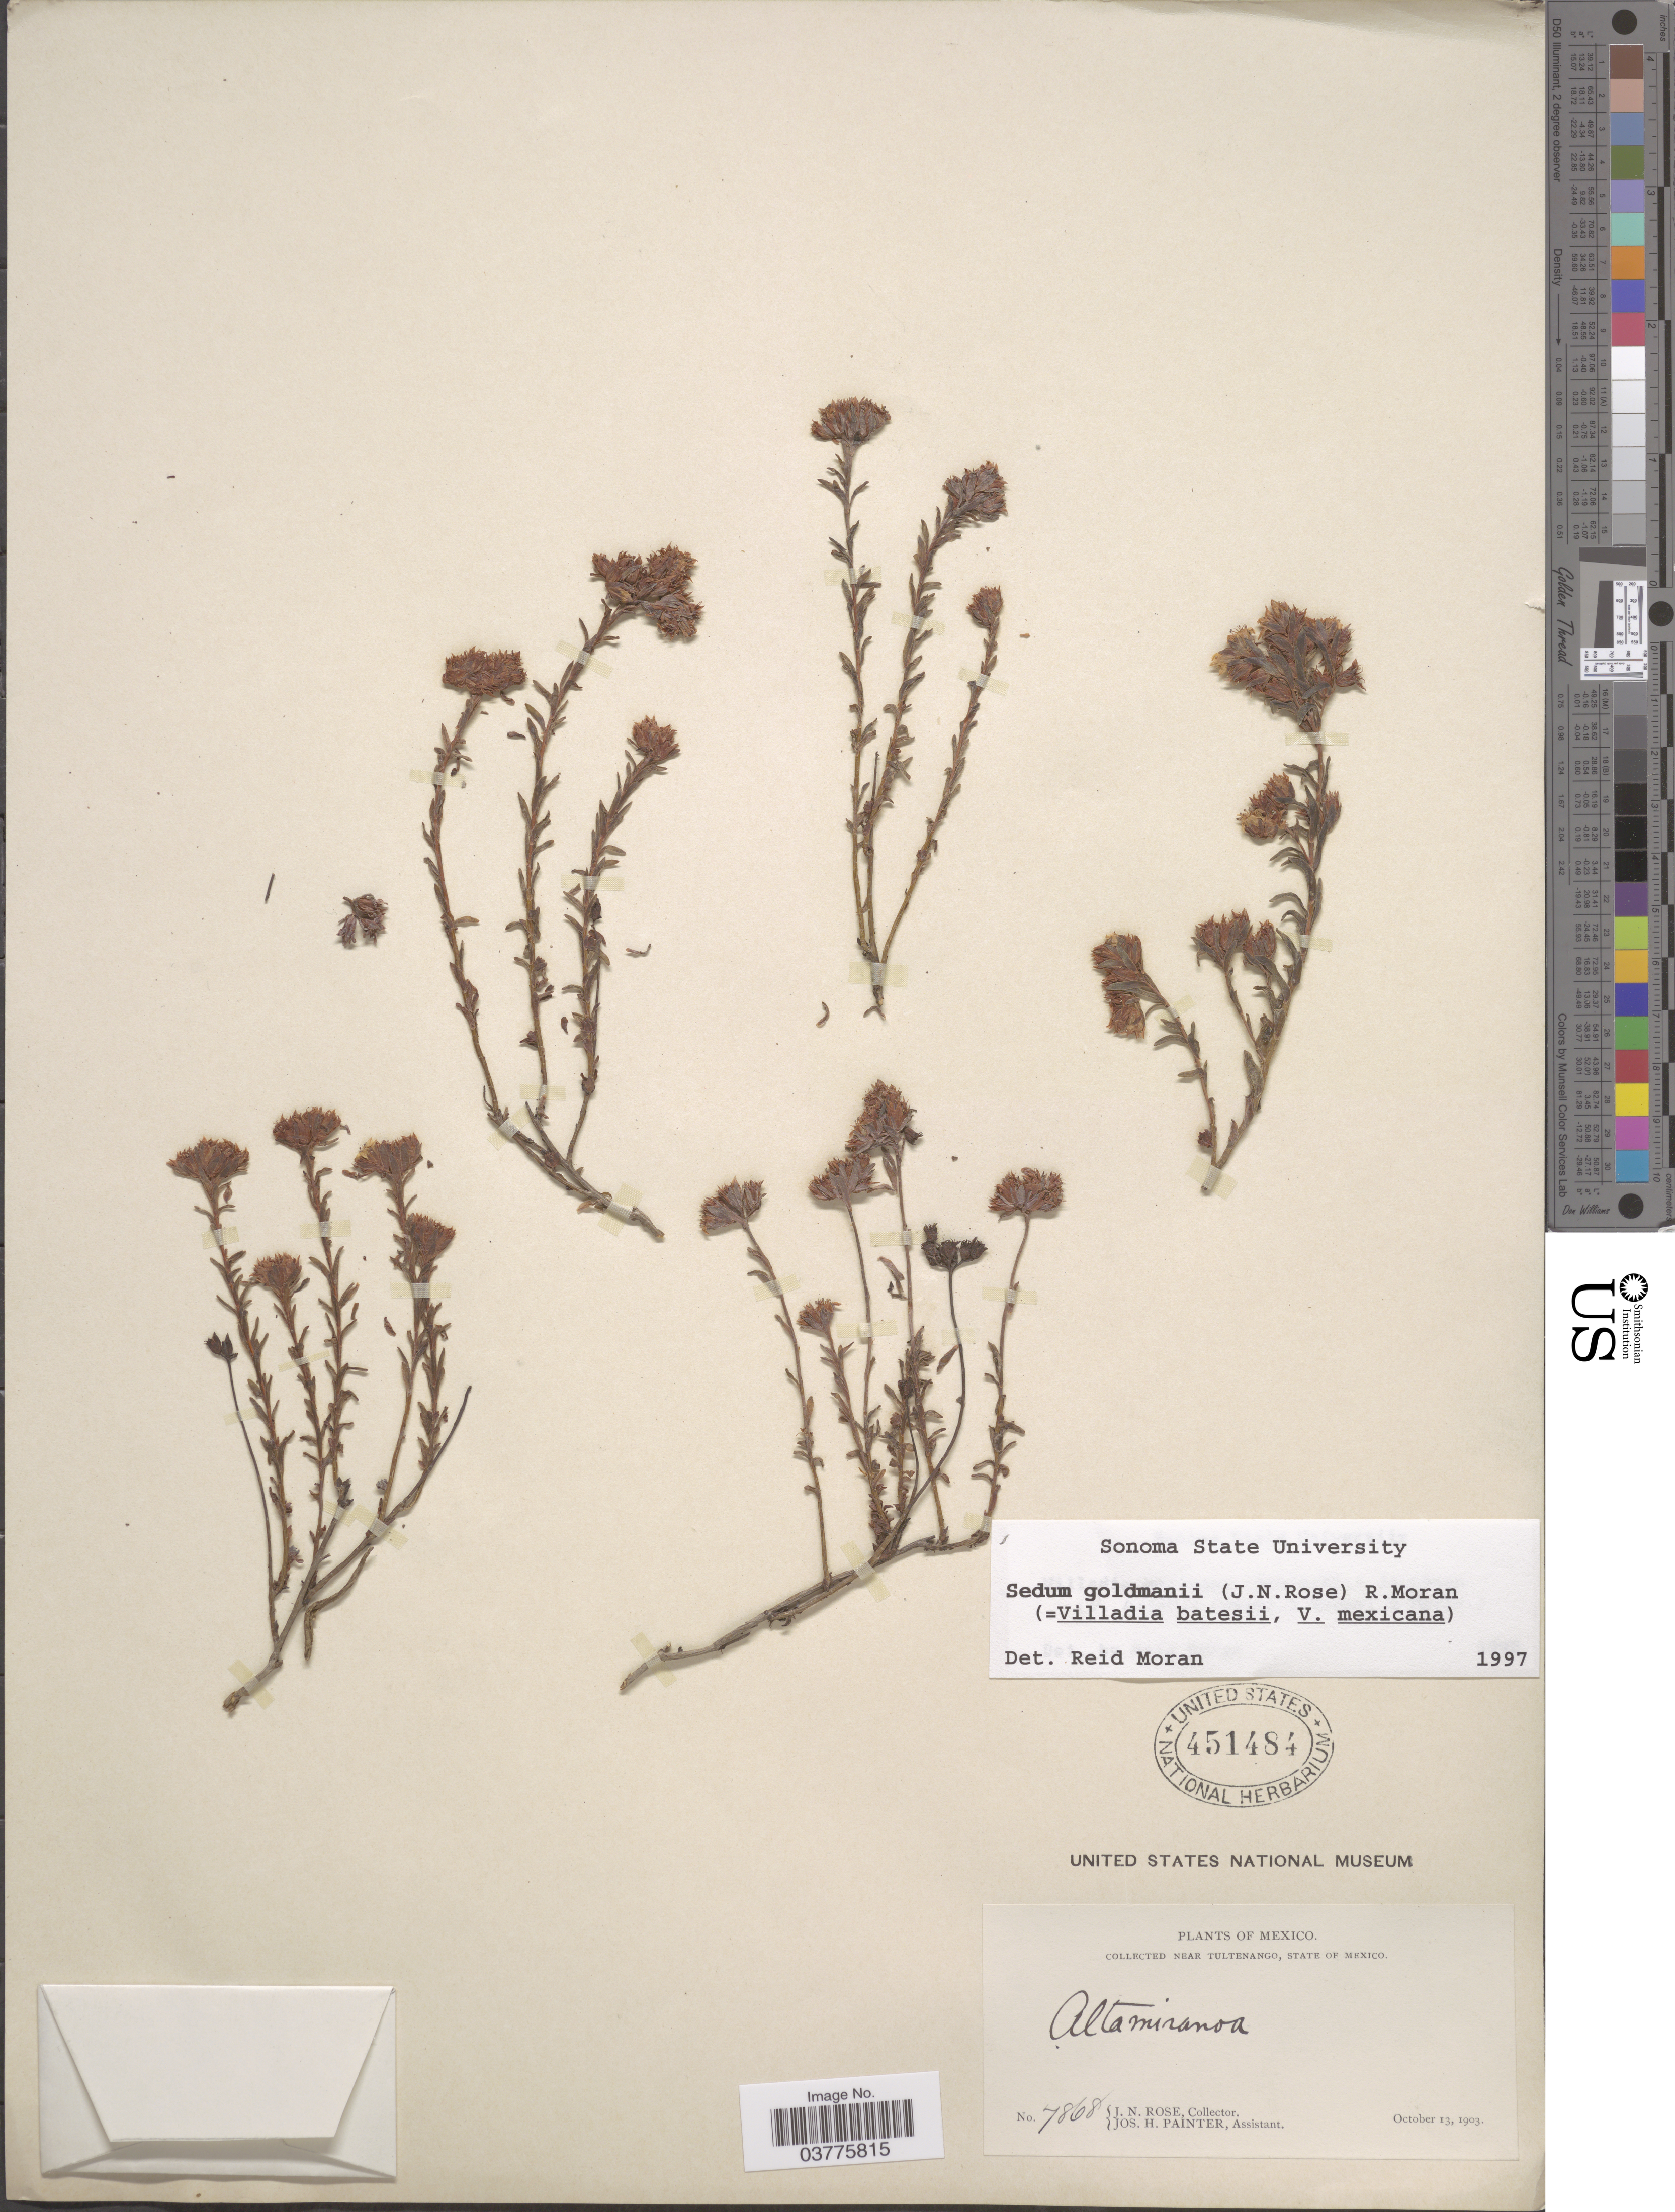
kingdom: Plantae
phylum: Tracheophyta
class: Magnoliopsida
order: Saxifragales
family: Crassulaceae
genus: Sedum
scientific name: Sedum goldmanii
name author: (Rose) Moran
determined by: Moran, R. V.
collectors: J. N. Rose & J. H. Painter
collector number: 7868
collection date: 1903-10-13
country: Mexico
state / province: México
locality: Near Tultenango.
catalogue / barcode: US 451484